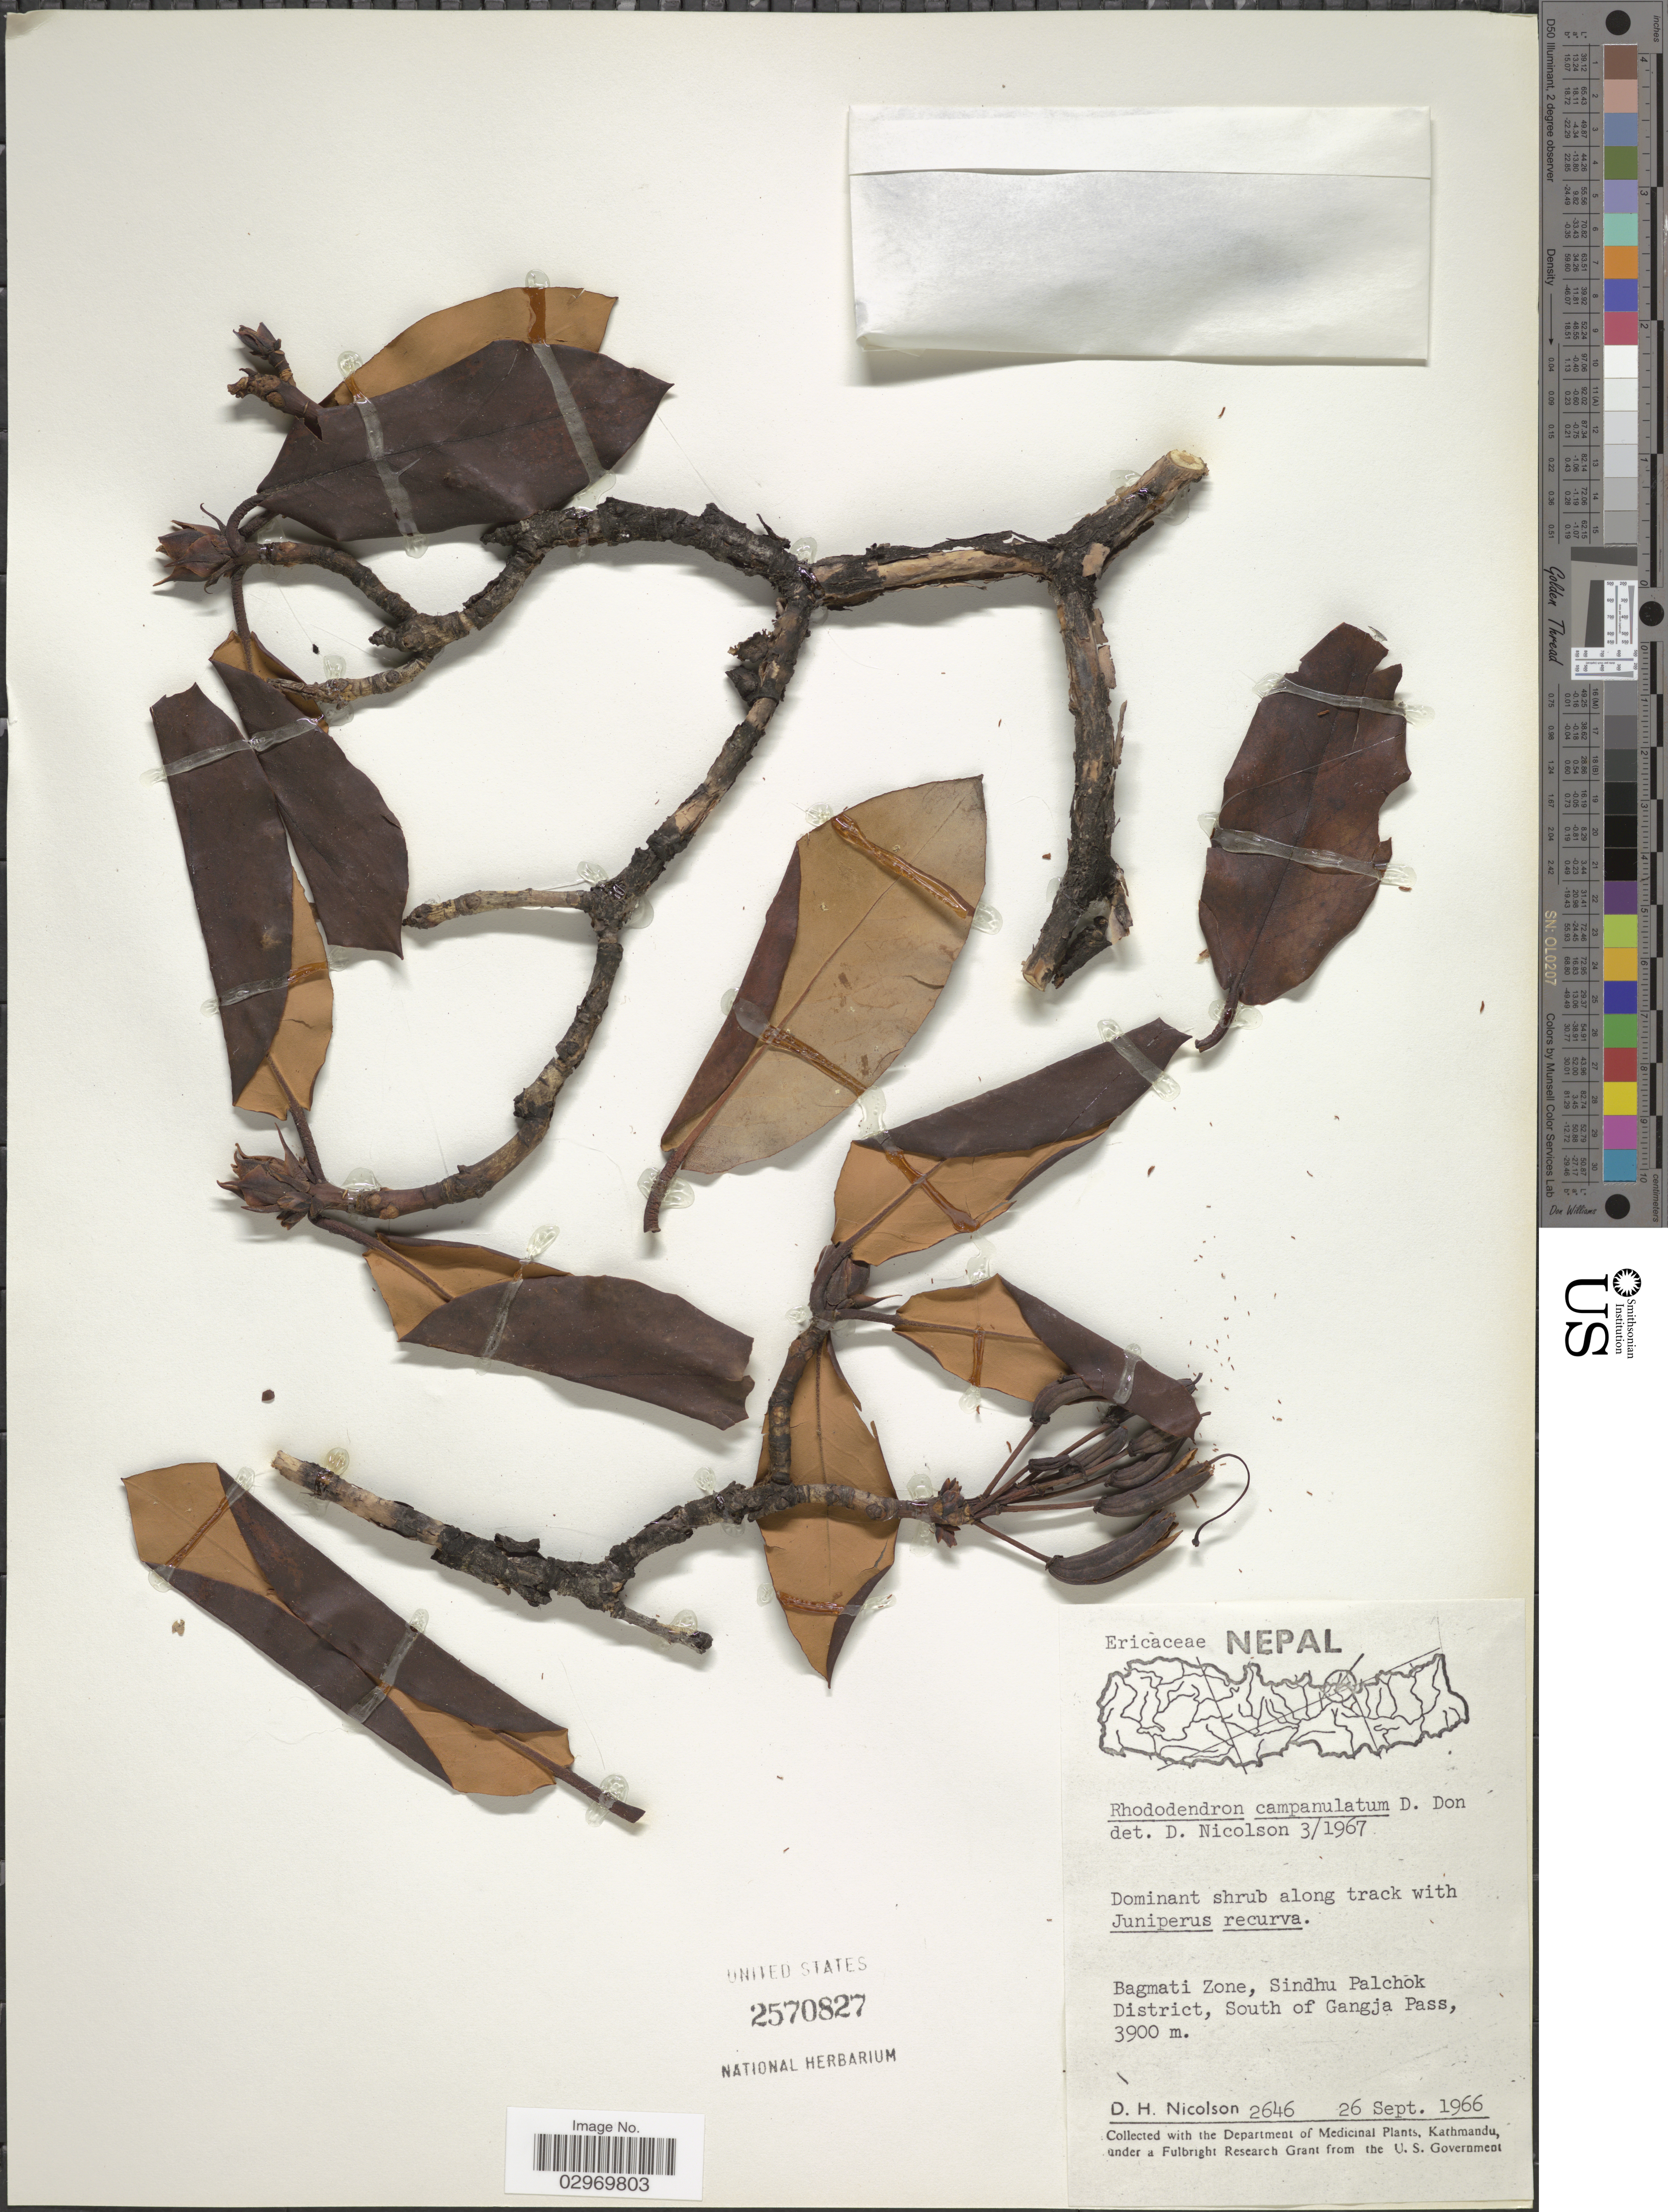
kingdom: Plantae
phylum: Tracheophyta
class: Magnoliopsida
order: Ericales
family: Ericaceae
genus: Rhododendron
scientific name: Rhododendron campanulatum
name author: D. Don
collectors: D. H. Nicolson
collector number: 2646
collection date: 1966-09-26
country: Nepal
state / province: Bagmati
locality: Bagmati Zone, Sindhu Palchok District, South of Gangja Pass.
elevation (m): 3900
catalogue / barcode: US 2570827